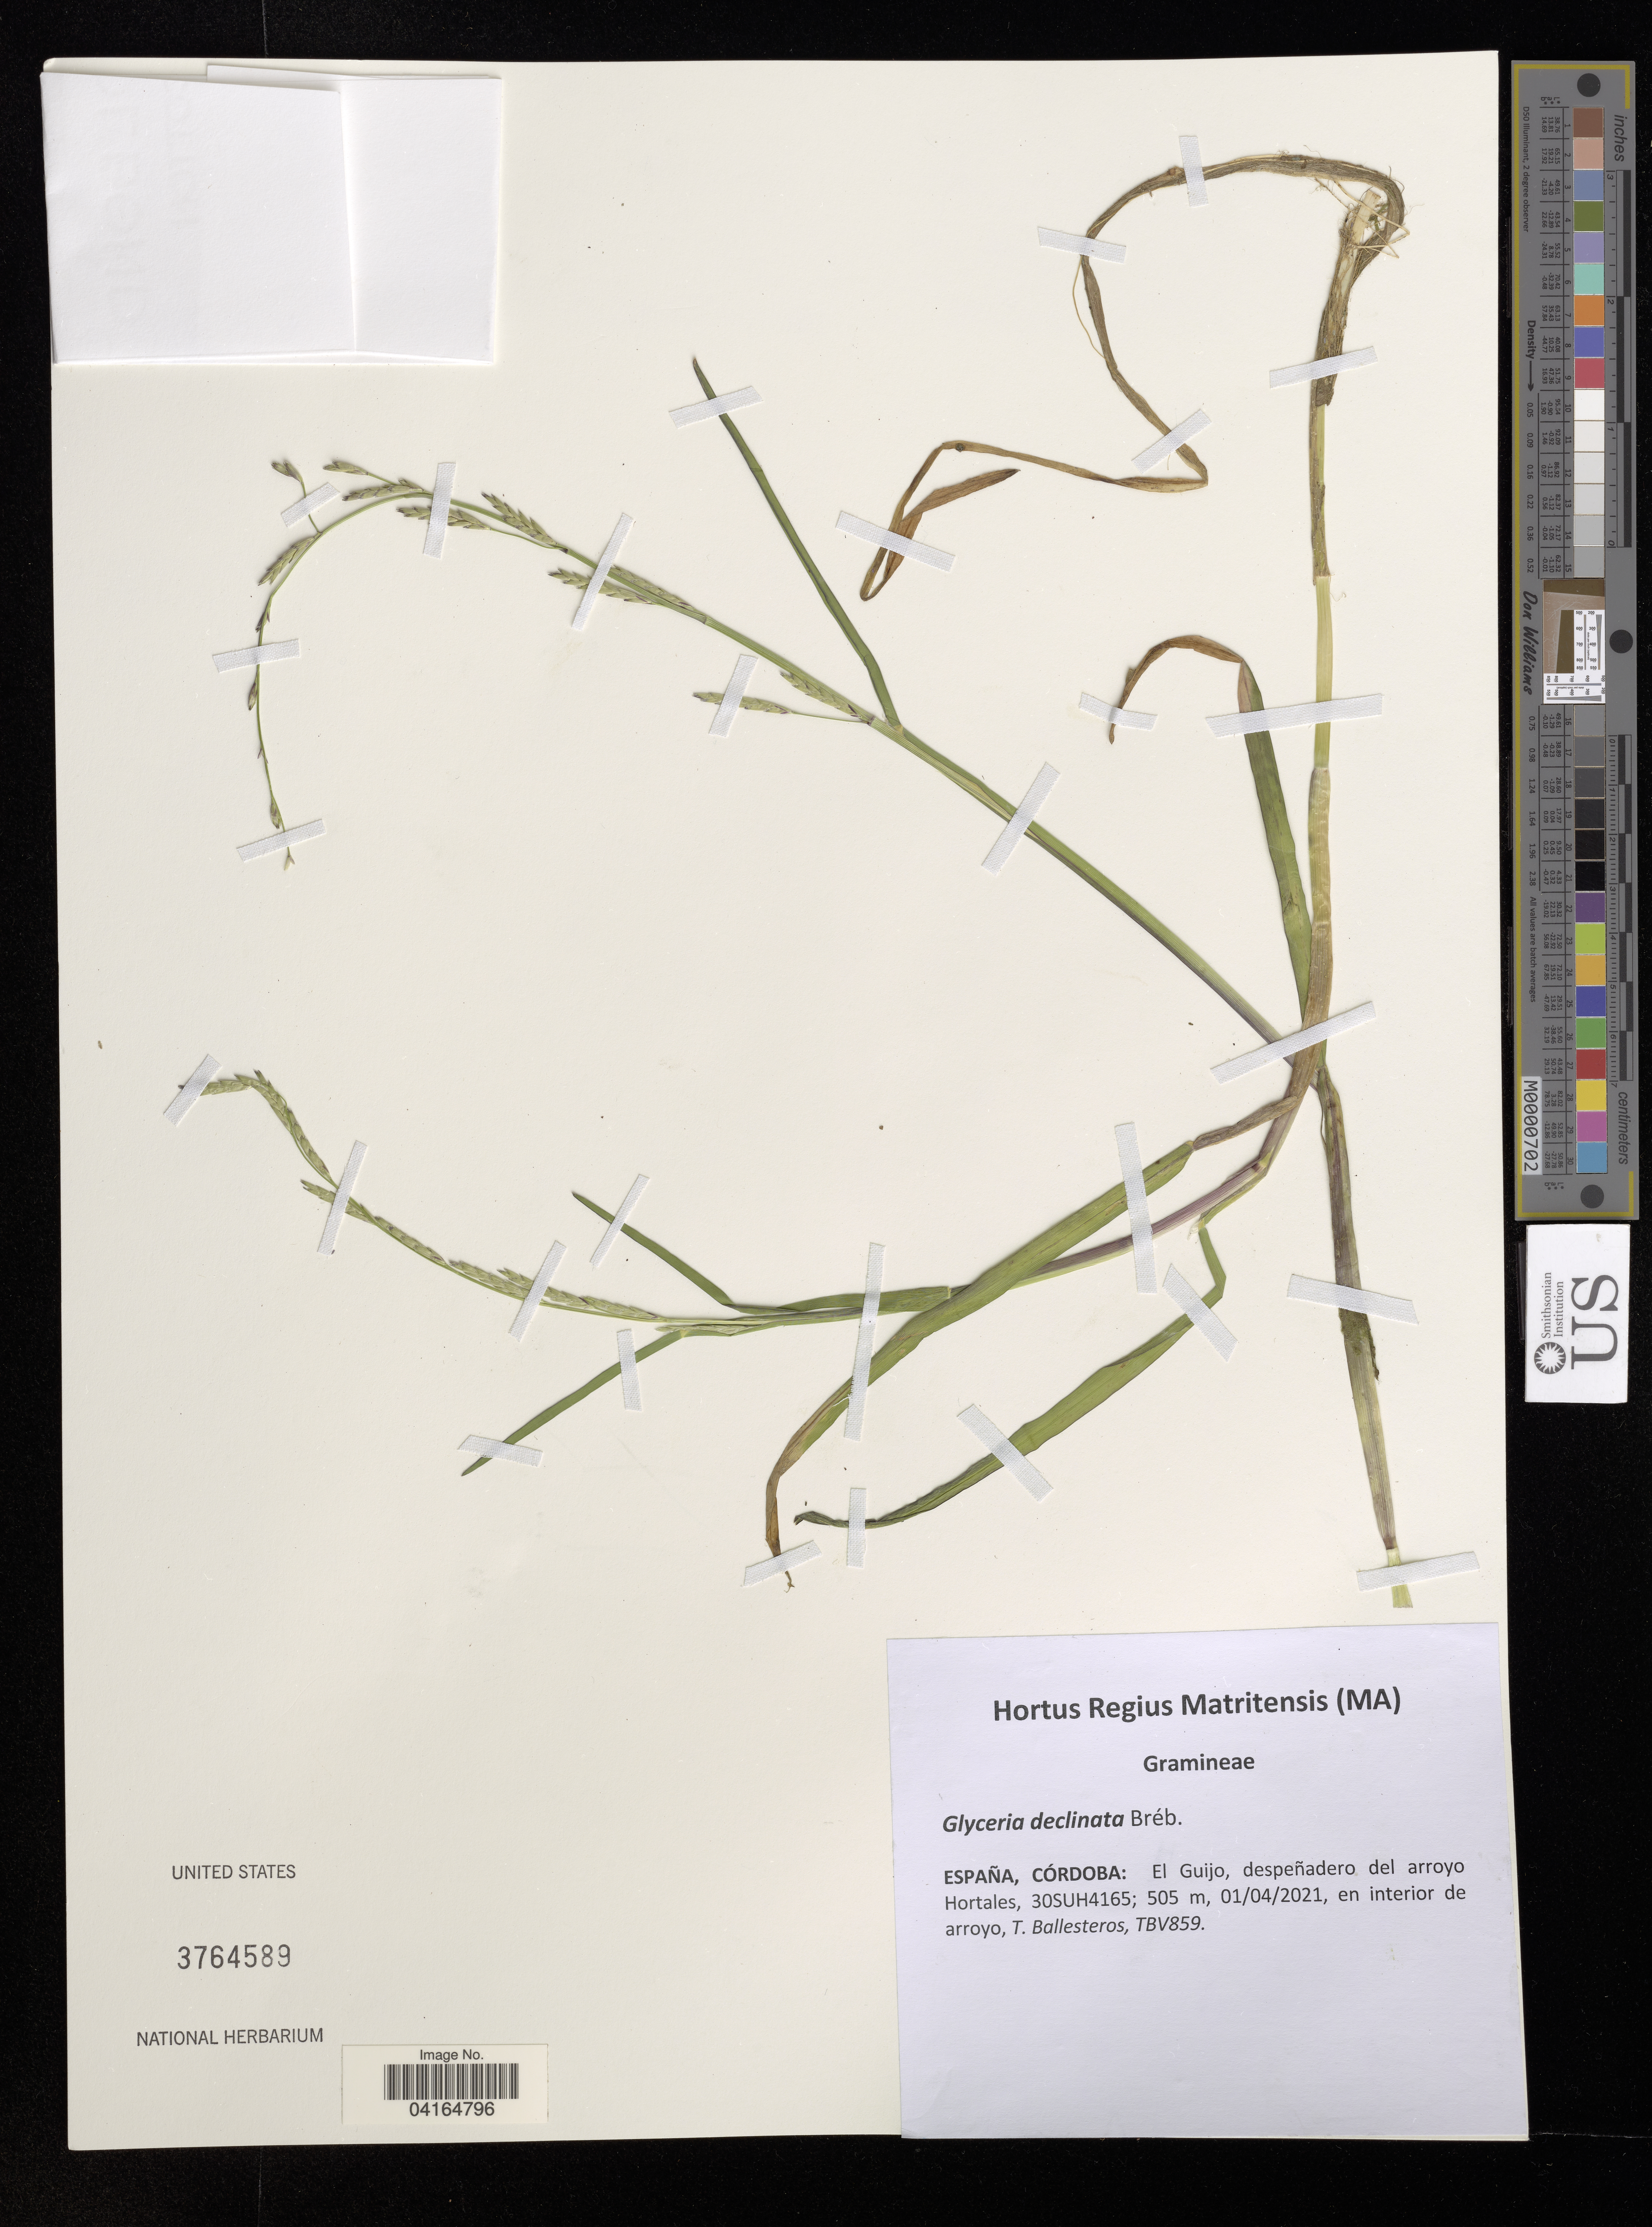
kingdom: Plantae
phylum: Tracheophyta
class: Liliopsida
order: Poales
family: Poaceae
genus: Glyceria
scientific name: Glyceria declinata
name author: Bréb.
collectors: T. Ballesteros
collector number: TBV859?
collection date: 2021-04-01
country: Colombia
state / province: Córdoba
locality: El Guijo, despeñadero del arroyo Hortales.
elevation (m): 505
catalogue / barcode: US 3764589